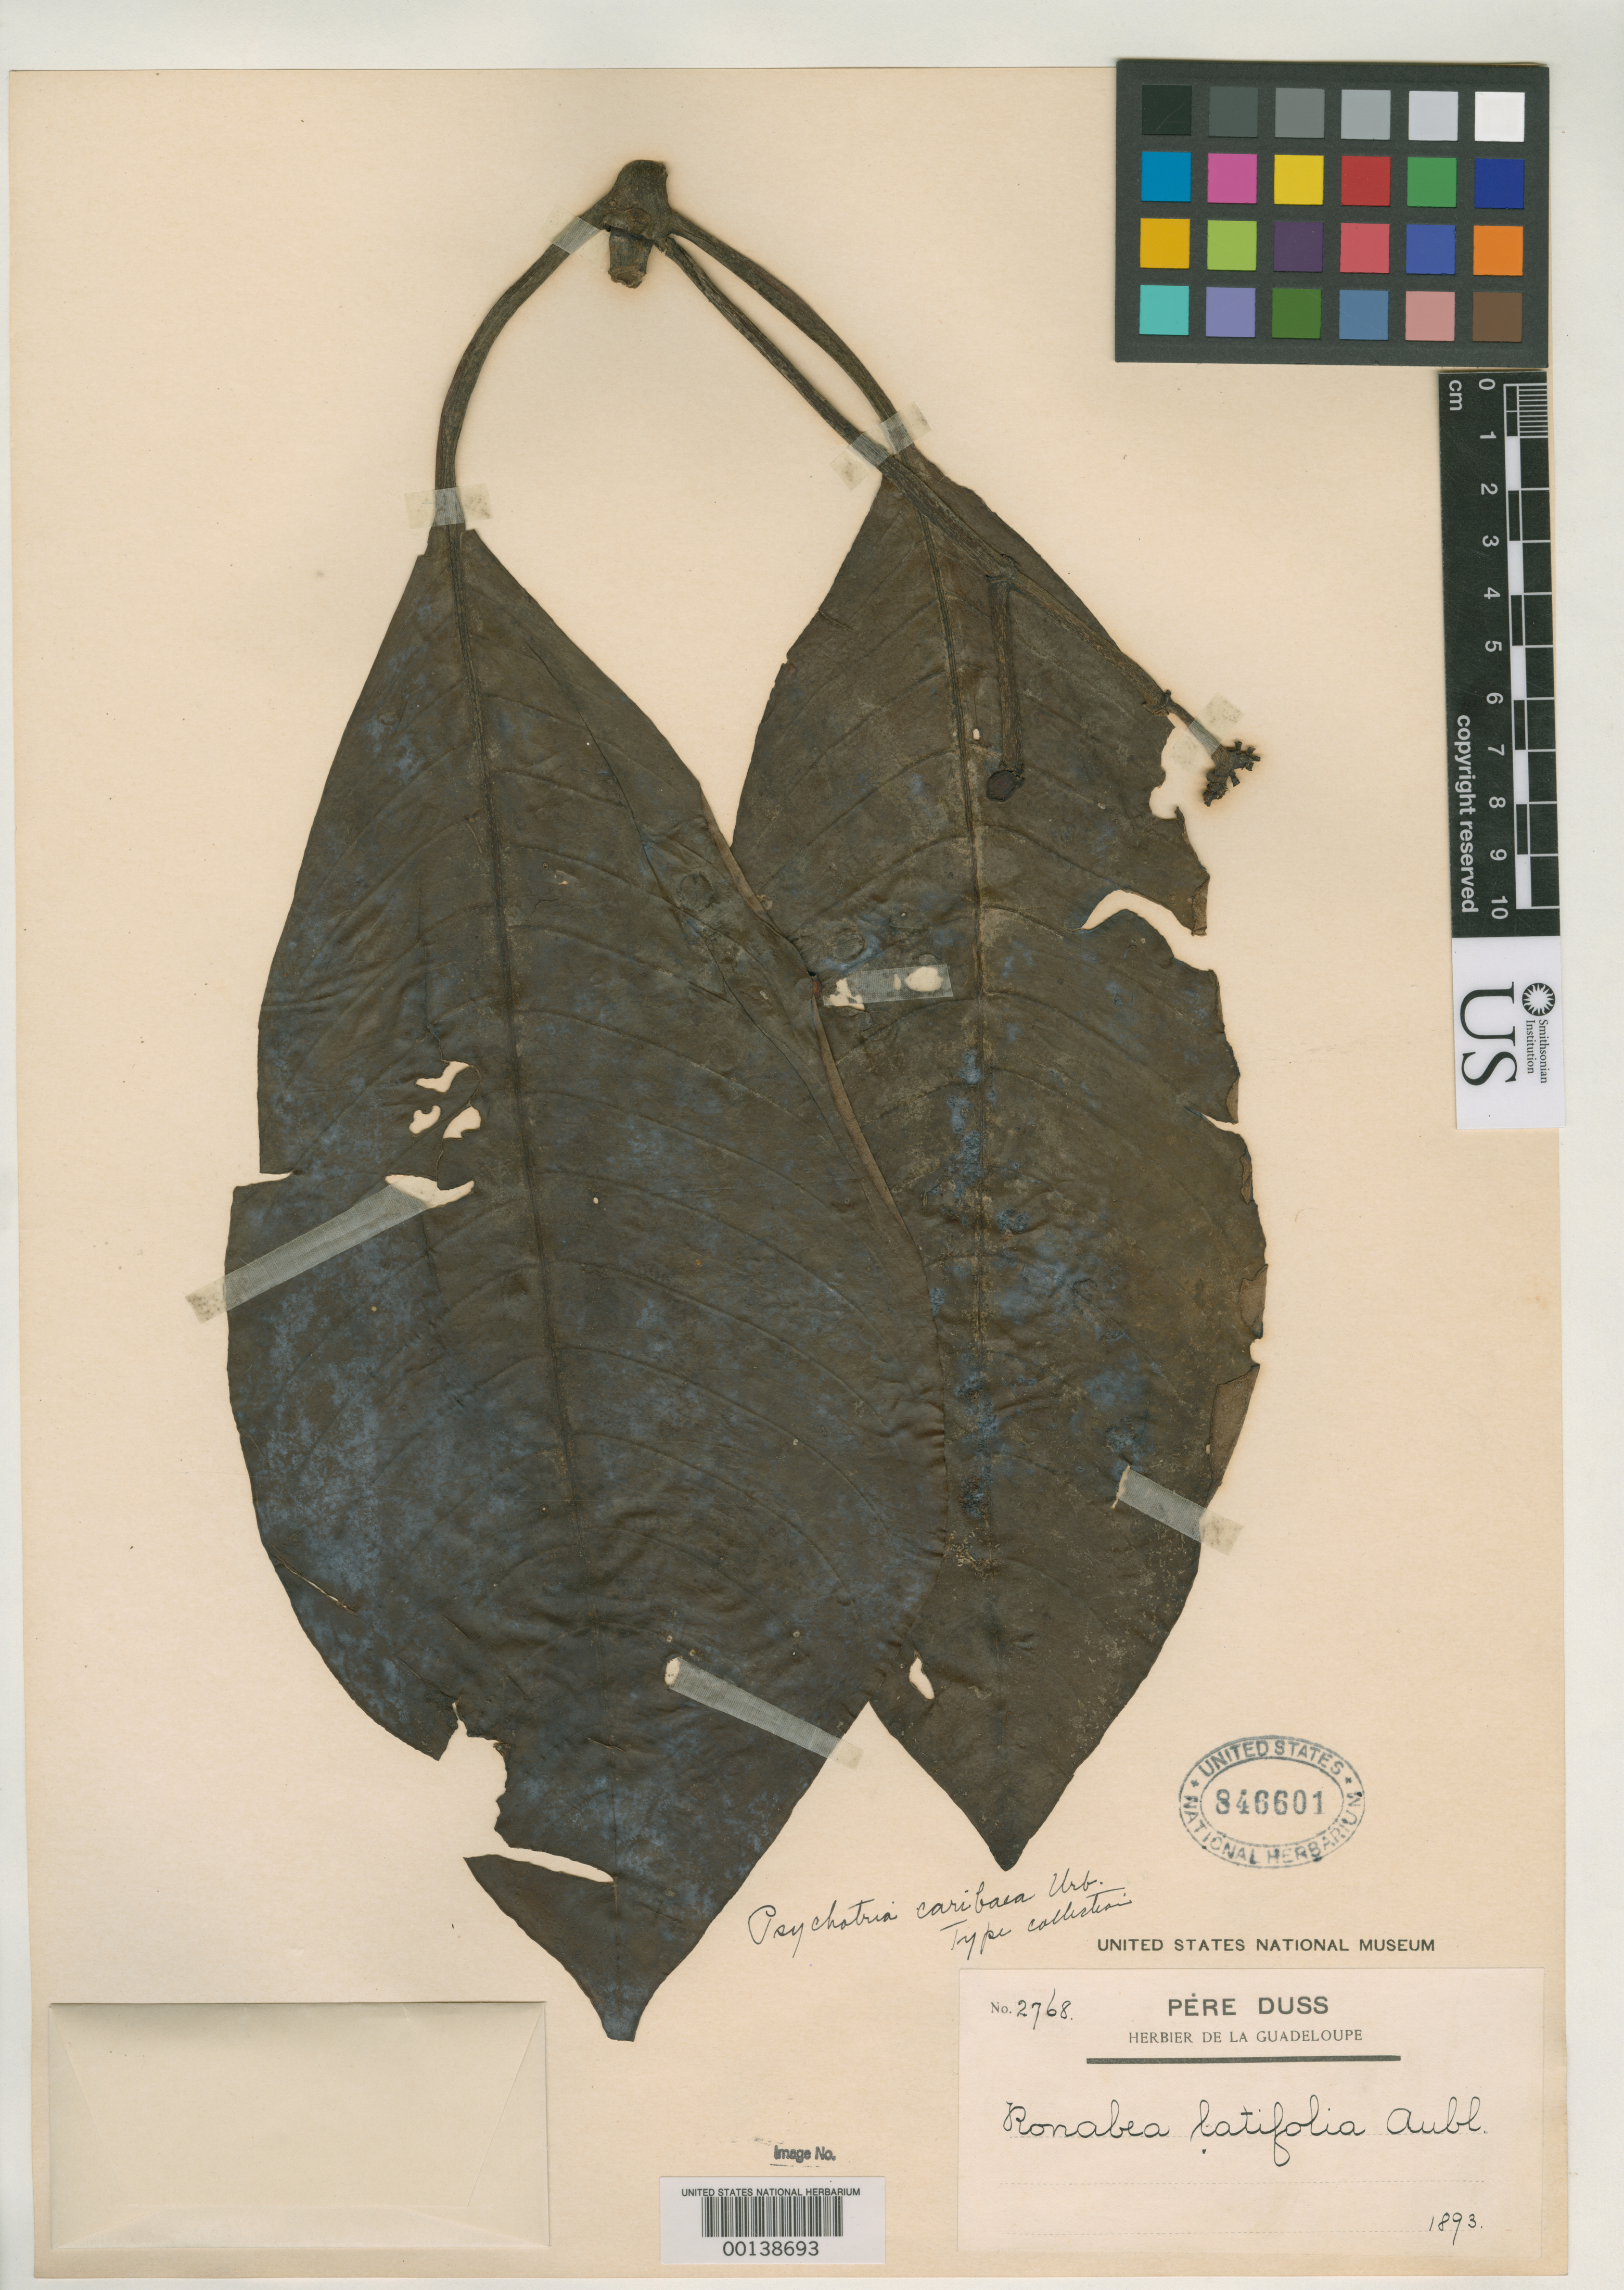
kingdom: Plantae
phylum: Tracheophyta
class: Magnoliopsida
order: Gentianales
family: Rubiaceae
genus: Psychotria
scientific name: Psychotria caribaea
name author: Urb.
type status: Syntype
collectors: Père Duss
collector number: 2768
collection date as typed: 1893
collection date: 1893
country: Guadeloupe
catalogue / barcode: US 846601